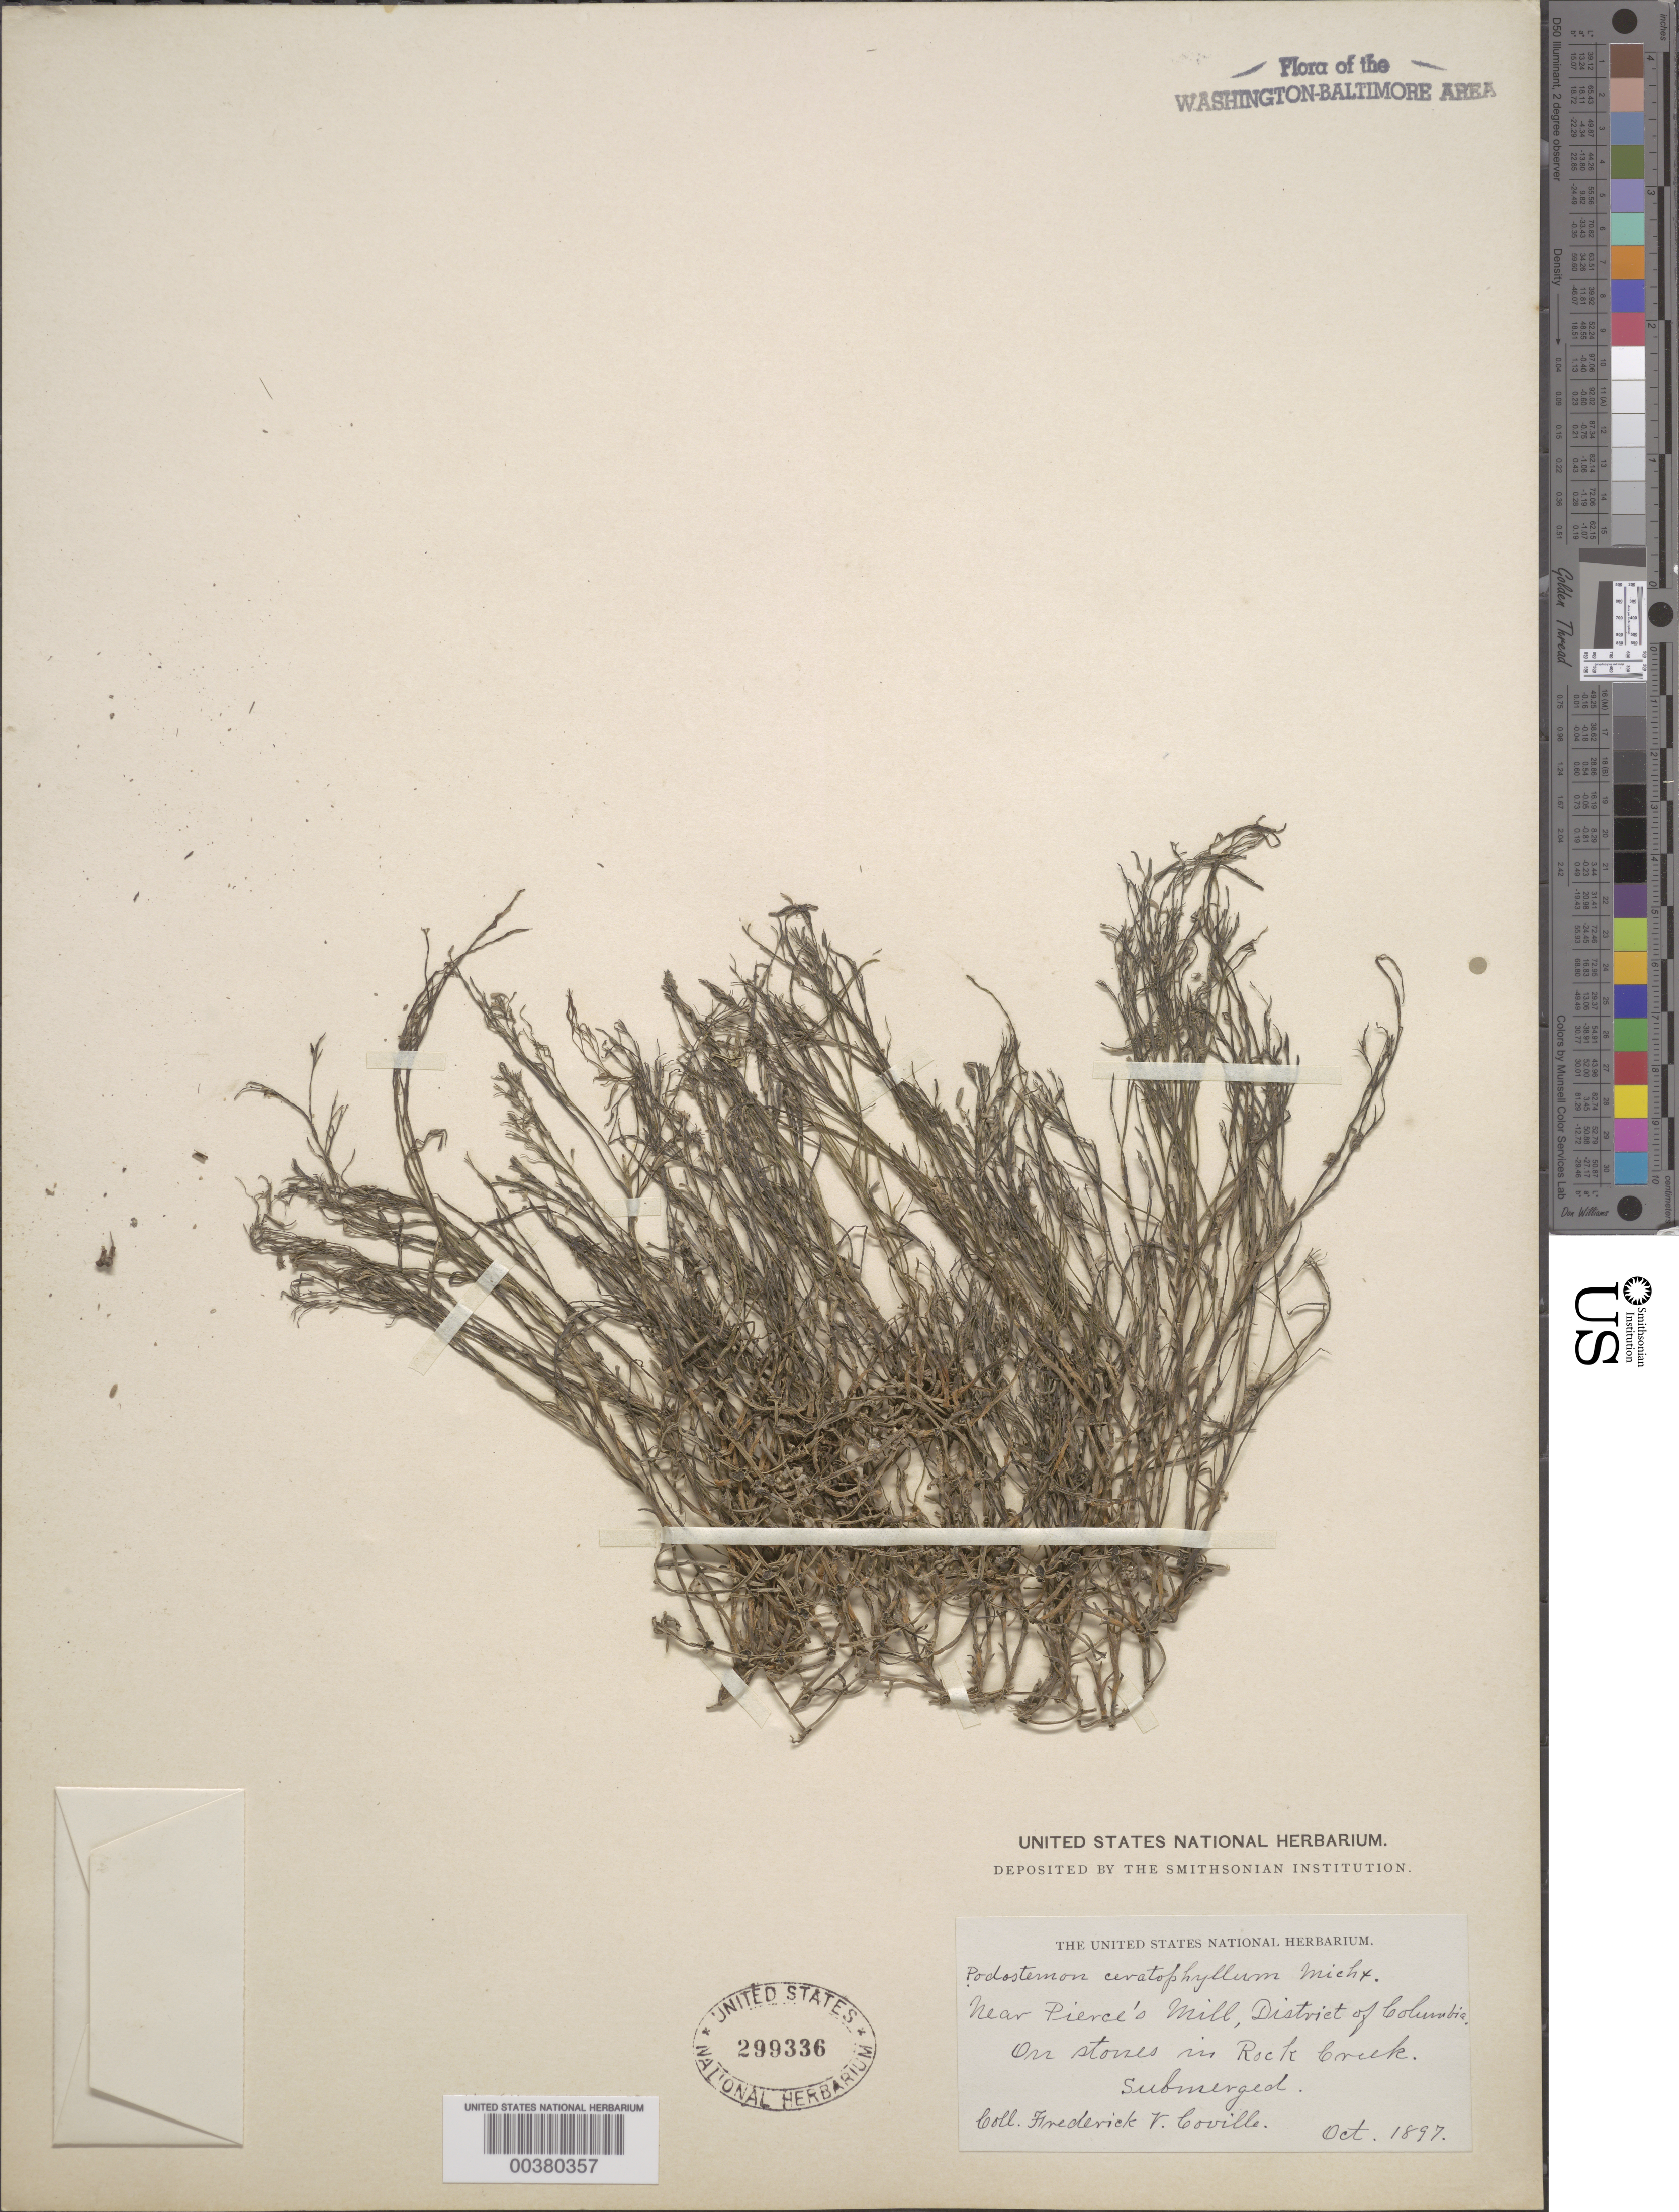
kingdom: Plantae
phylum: Tracheophyta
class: Magnoliopsida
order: Malpighiales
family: Podostemaceae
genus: Podostemum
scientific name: Podostemum ceratophylllum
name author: Michx.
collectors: F. V. Coville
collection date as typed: Oct 1897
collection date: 1897-10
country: United States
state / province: District of Columbia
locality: Near Pierce's Mill, Rock Creek Rock Creek Park and Vicinity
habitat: On stones in creek, submerged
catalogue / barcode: US 299336